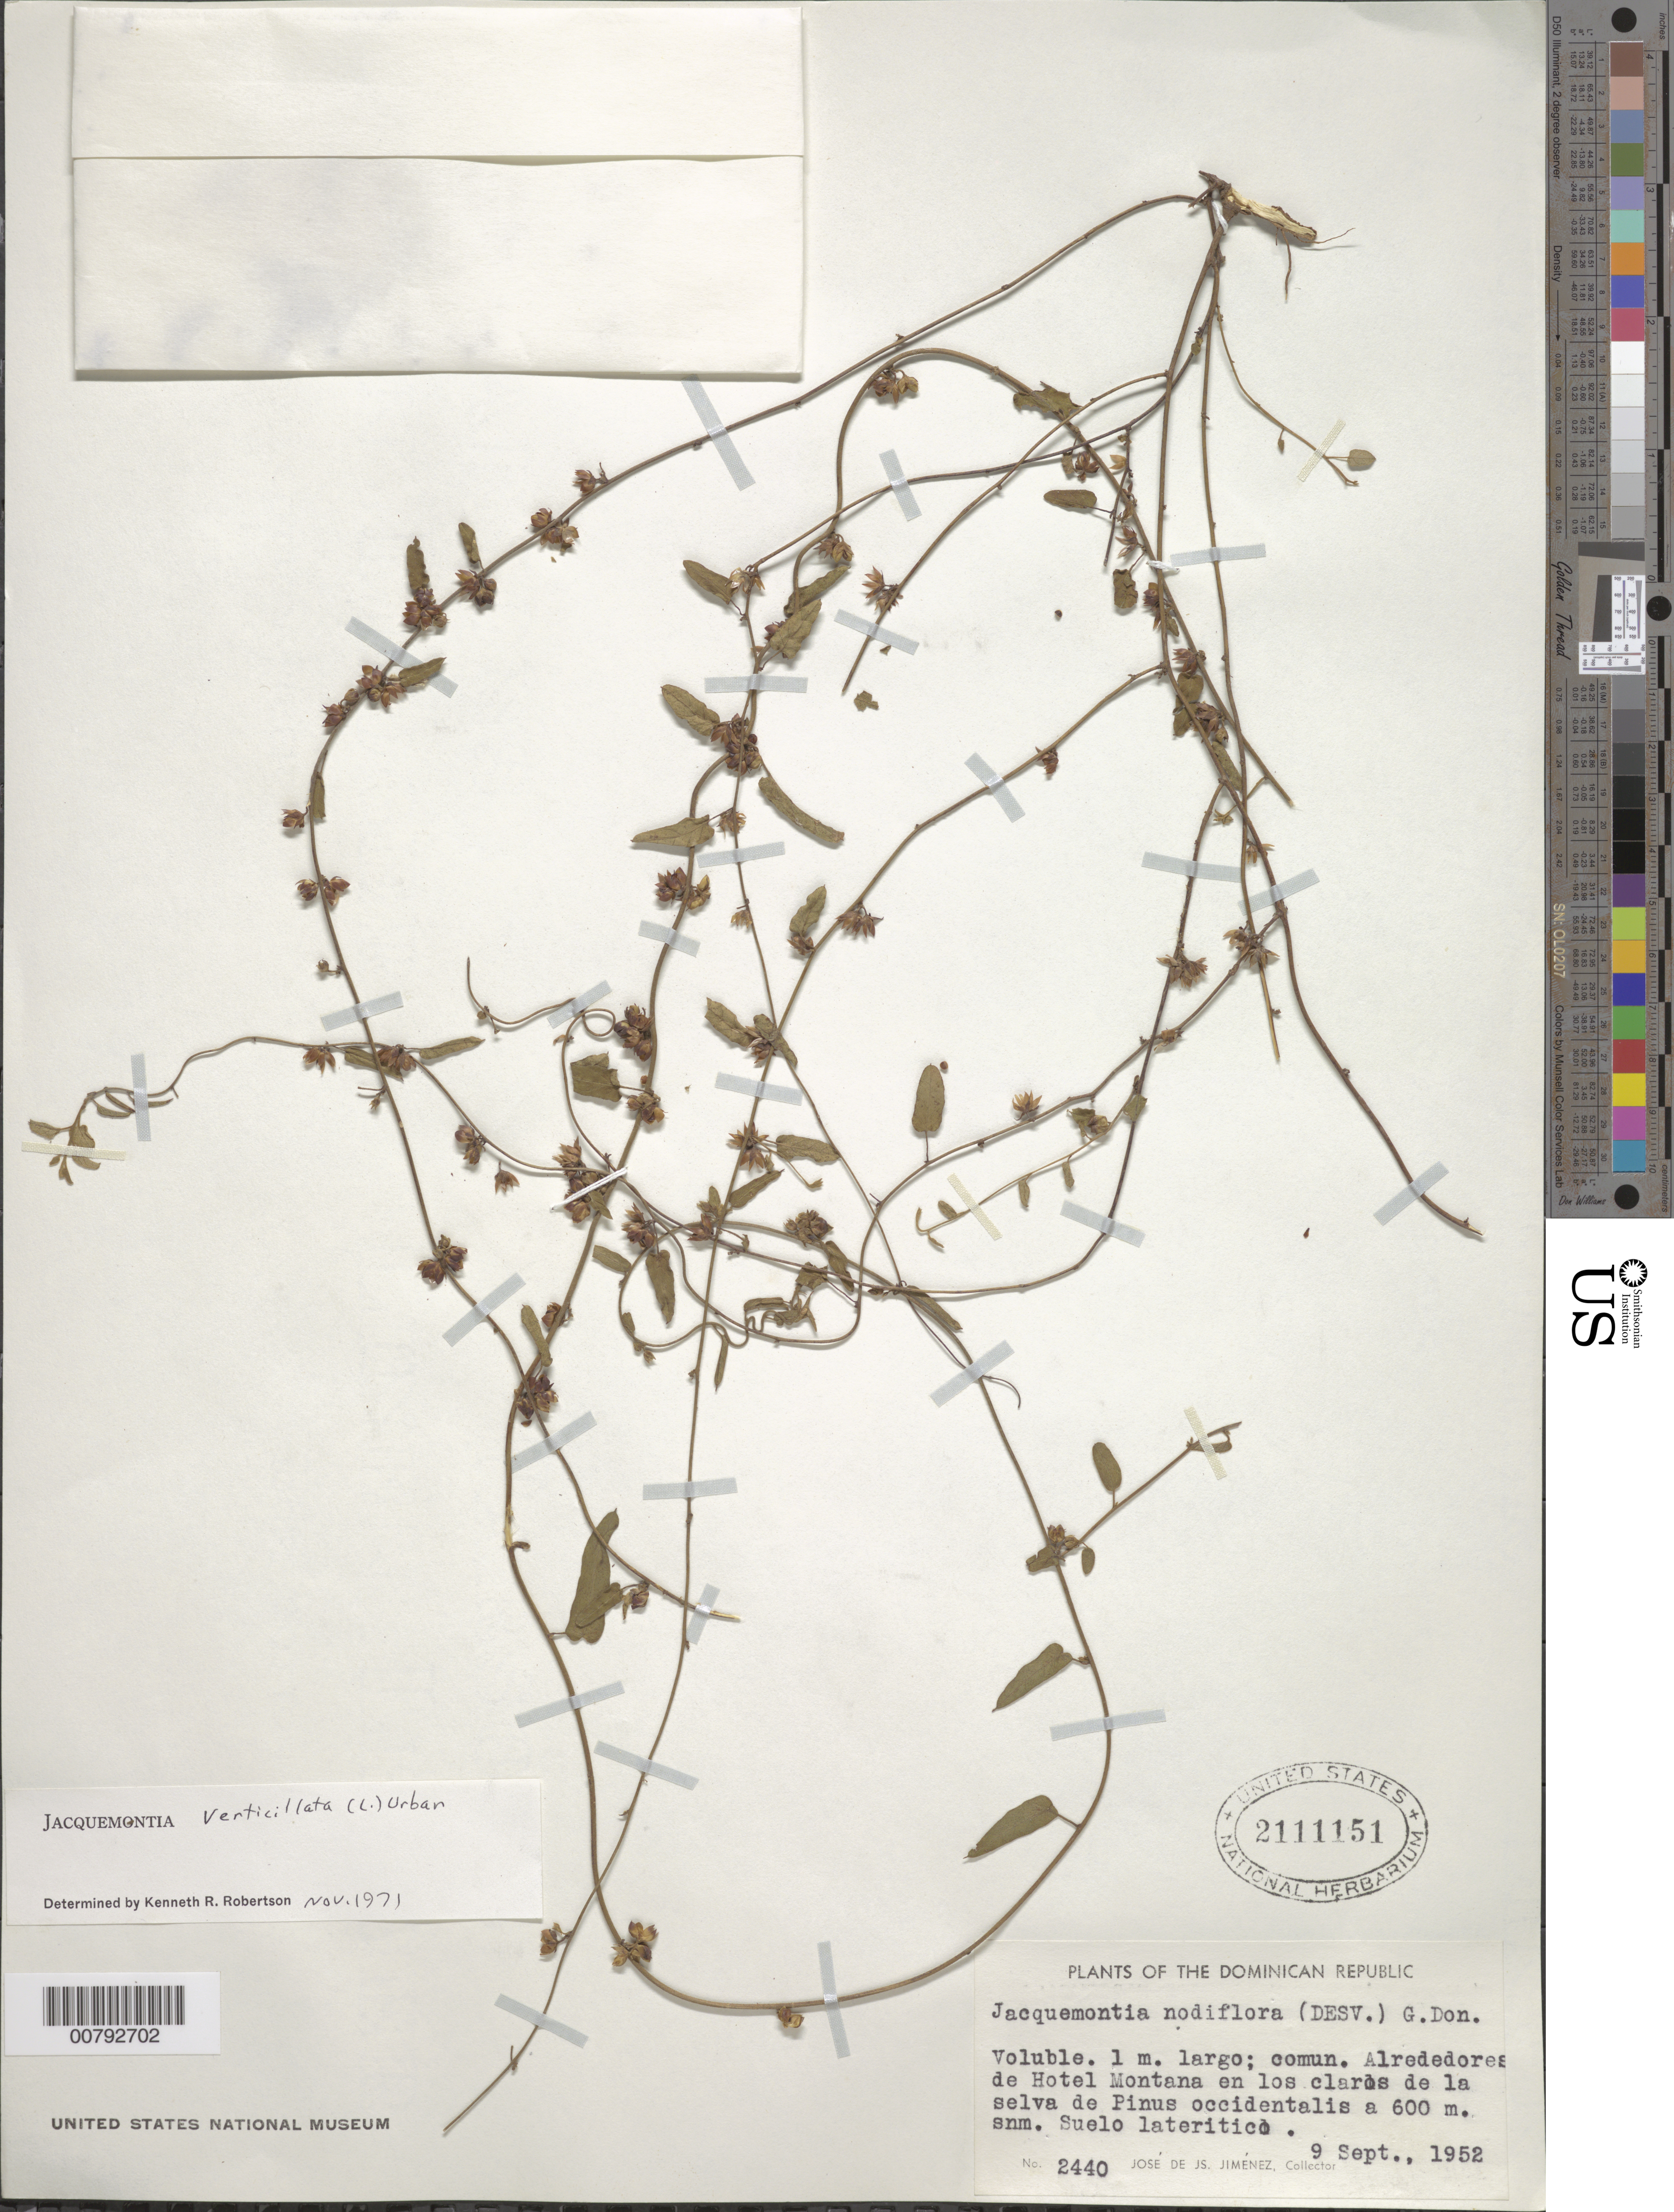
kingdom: Plantae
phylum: Tracheophyta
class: Magnoliopsida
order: Solanales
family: Convolvulaceae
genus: Jacquemontia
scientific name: Jacquemontia verticillata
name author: (L.) Urb.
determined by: Robertson, K. R.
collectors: J. J. Jiménez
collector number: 2440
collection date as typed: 09 Sep 1952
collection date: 1952-09-09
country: Dominican Republic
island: Hispaniola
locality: Hotel Montana sorroundings.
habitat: Pinus occidentalis forest glade, lateritic soil.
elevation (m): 600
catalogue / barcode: US 2111151